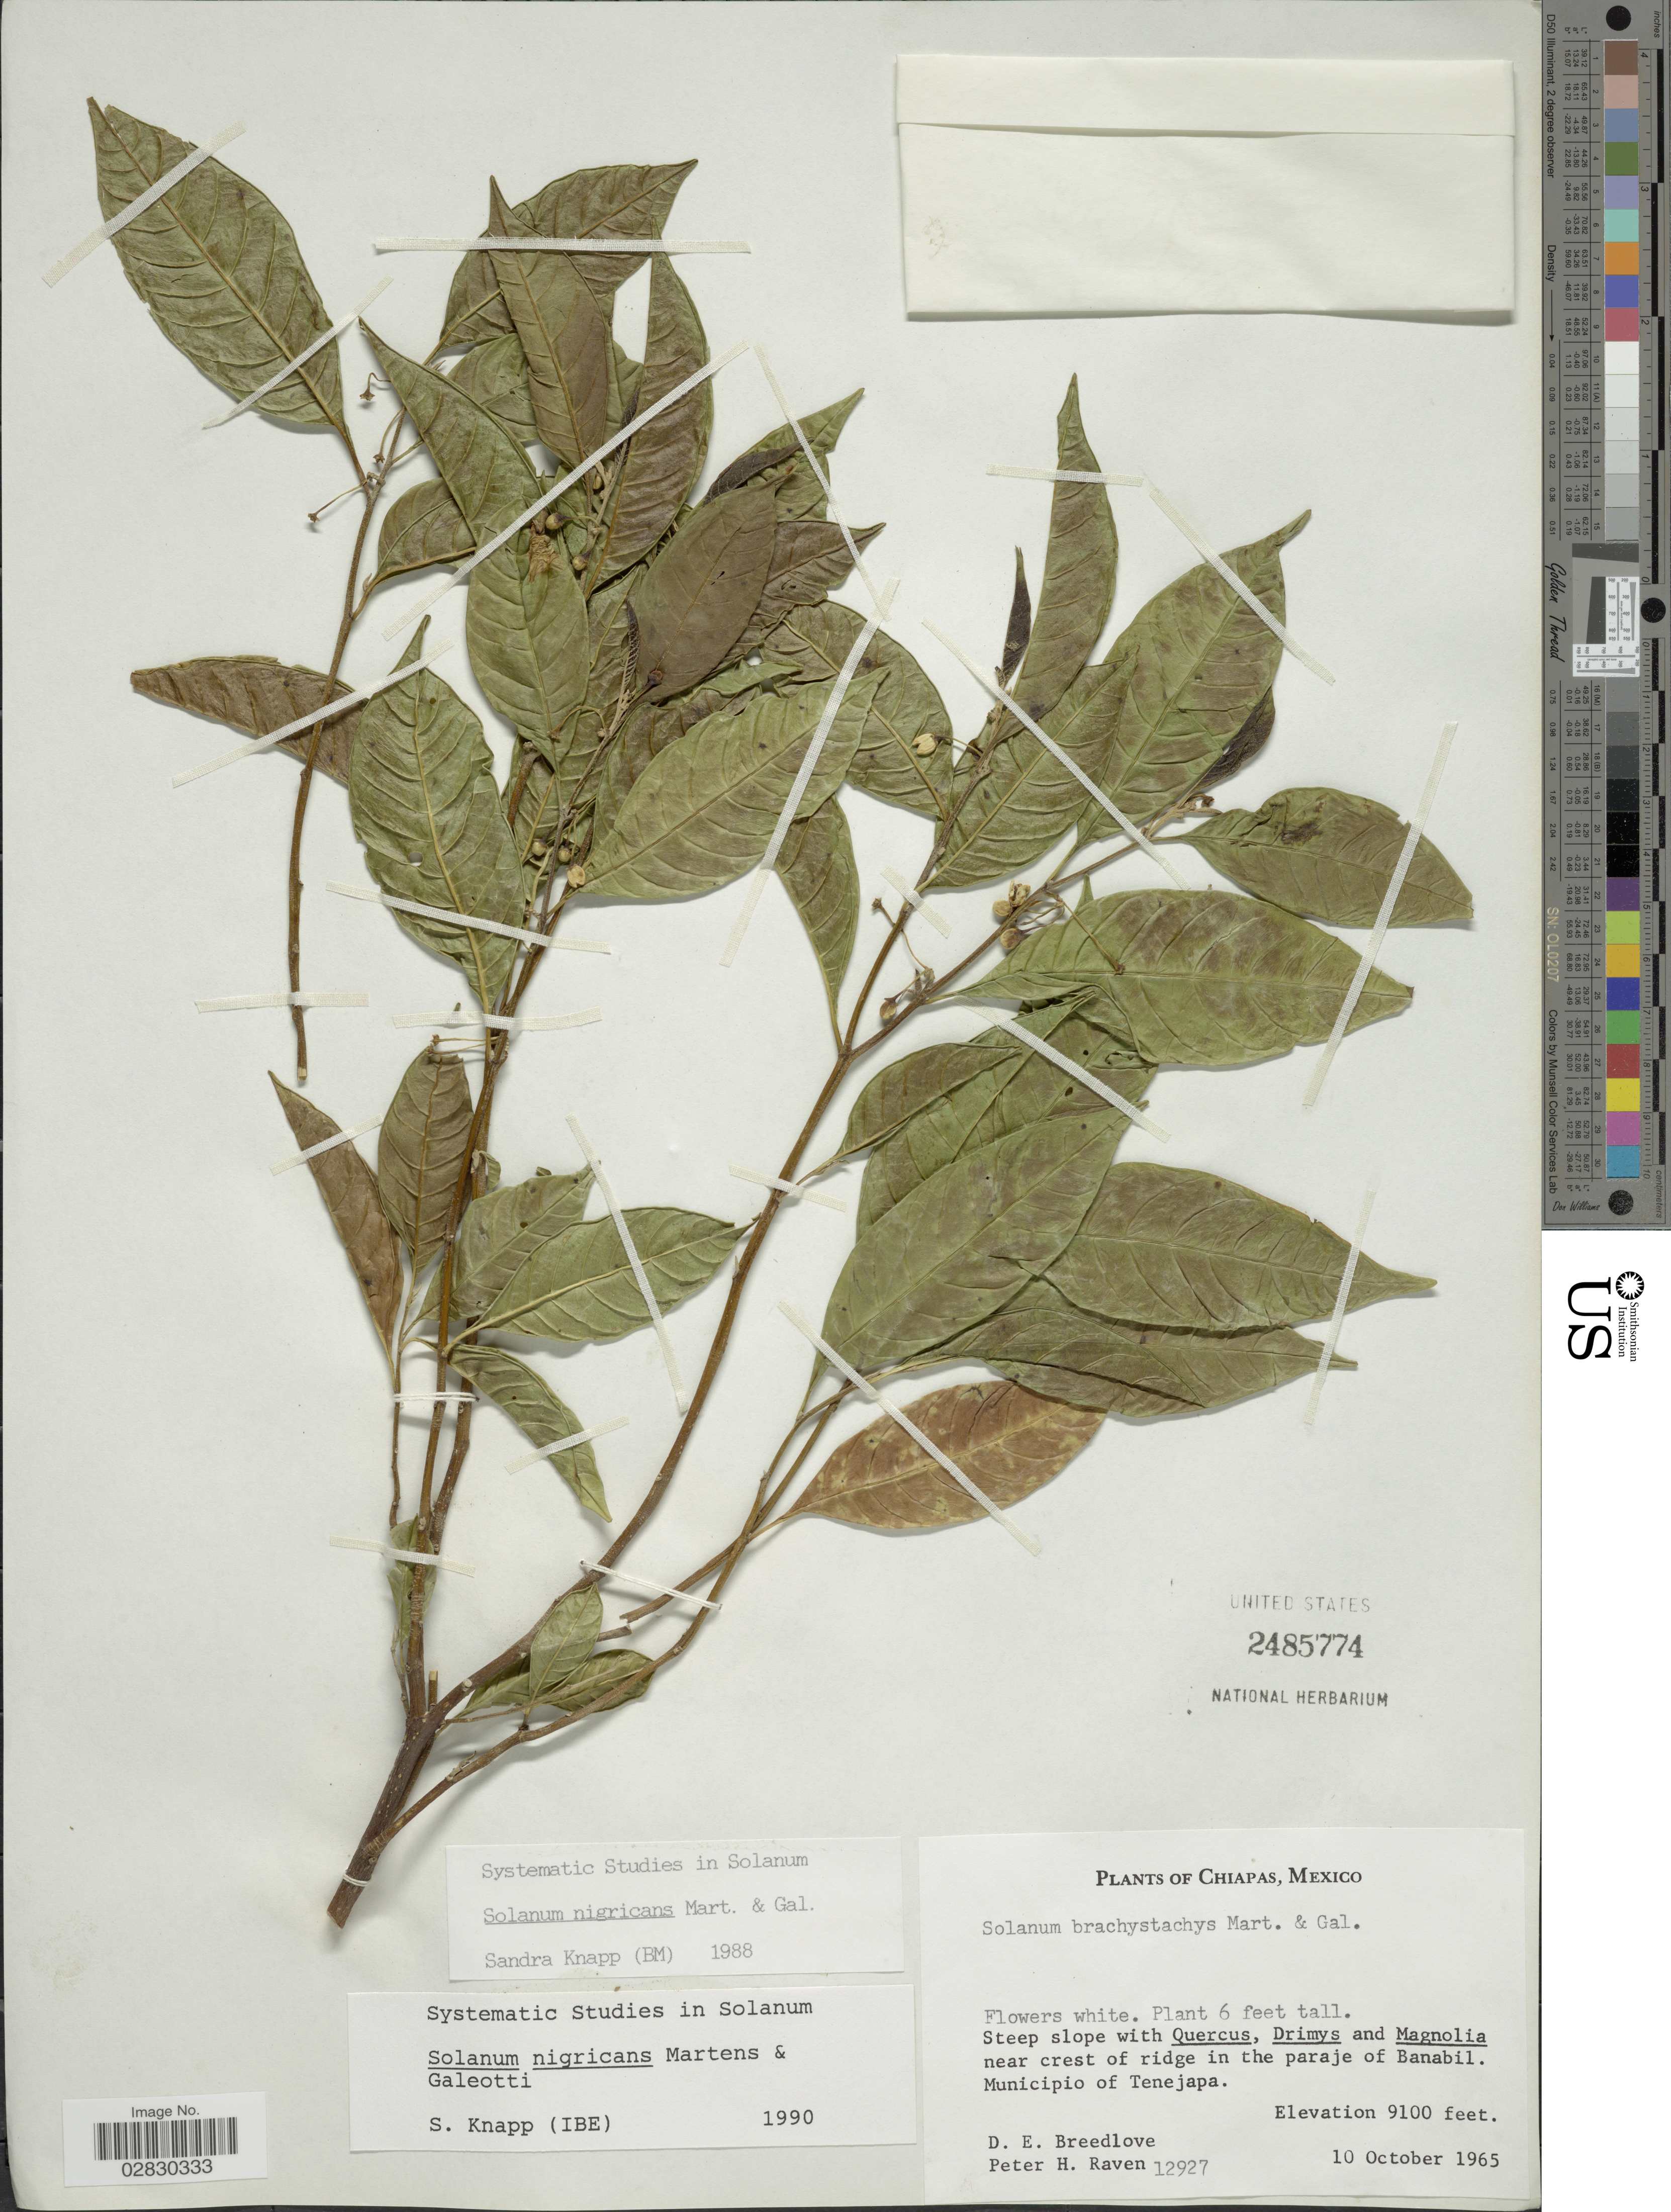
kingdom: Plantae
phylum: Tracheophyta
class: Magnoliopsida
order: Solanales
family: Solanaceae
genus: Solanum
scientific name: Solanum nigricans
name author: M. Martens & Galeotti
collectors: D. E. Breedlove & P. Raven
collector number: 12927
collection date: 1965-10-10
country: Mexico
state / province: Chiapas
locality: Steep slope with Quercus, Drimys and Magnolia near crest of ridge in the paraje of Banabil. Municipio of Tenejapa.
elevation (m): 2774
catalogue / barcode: US 2485774